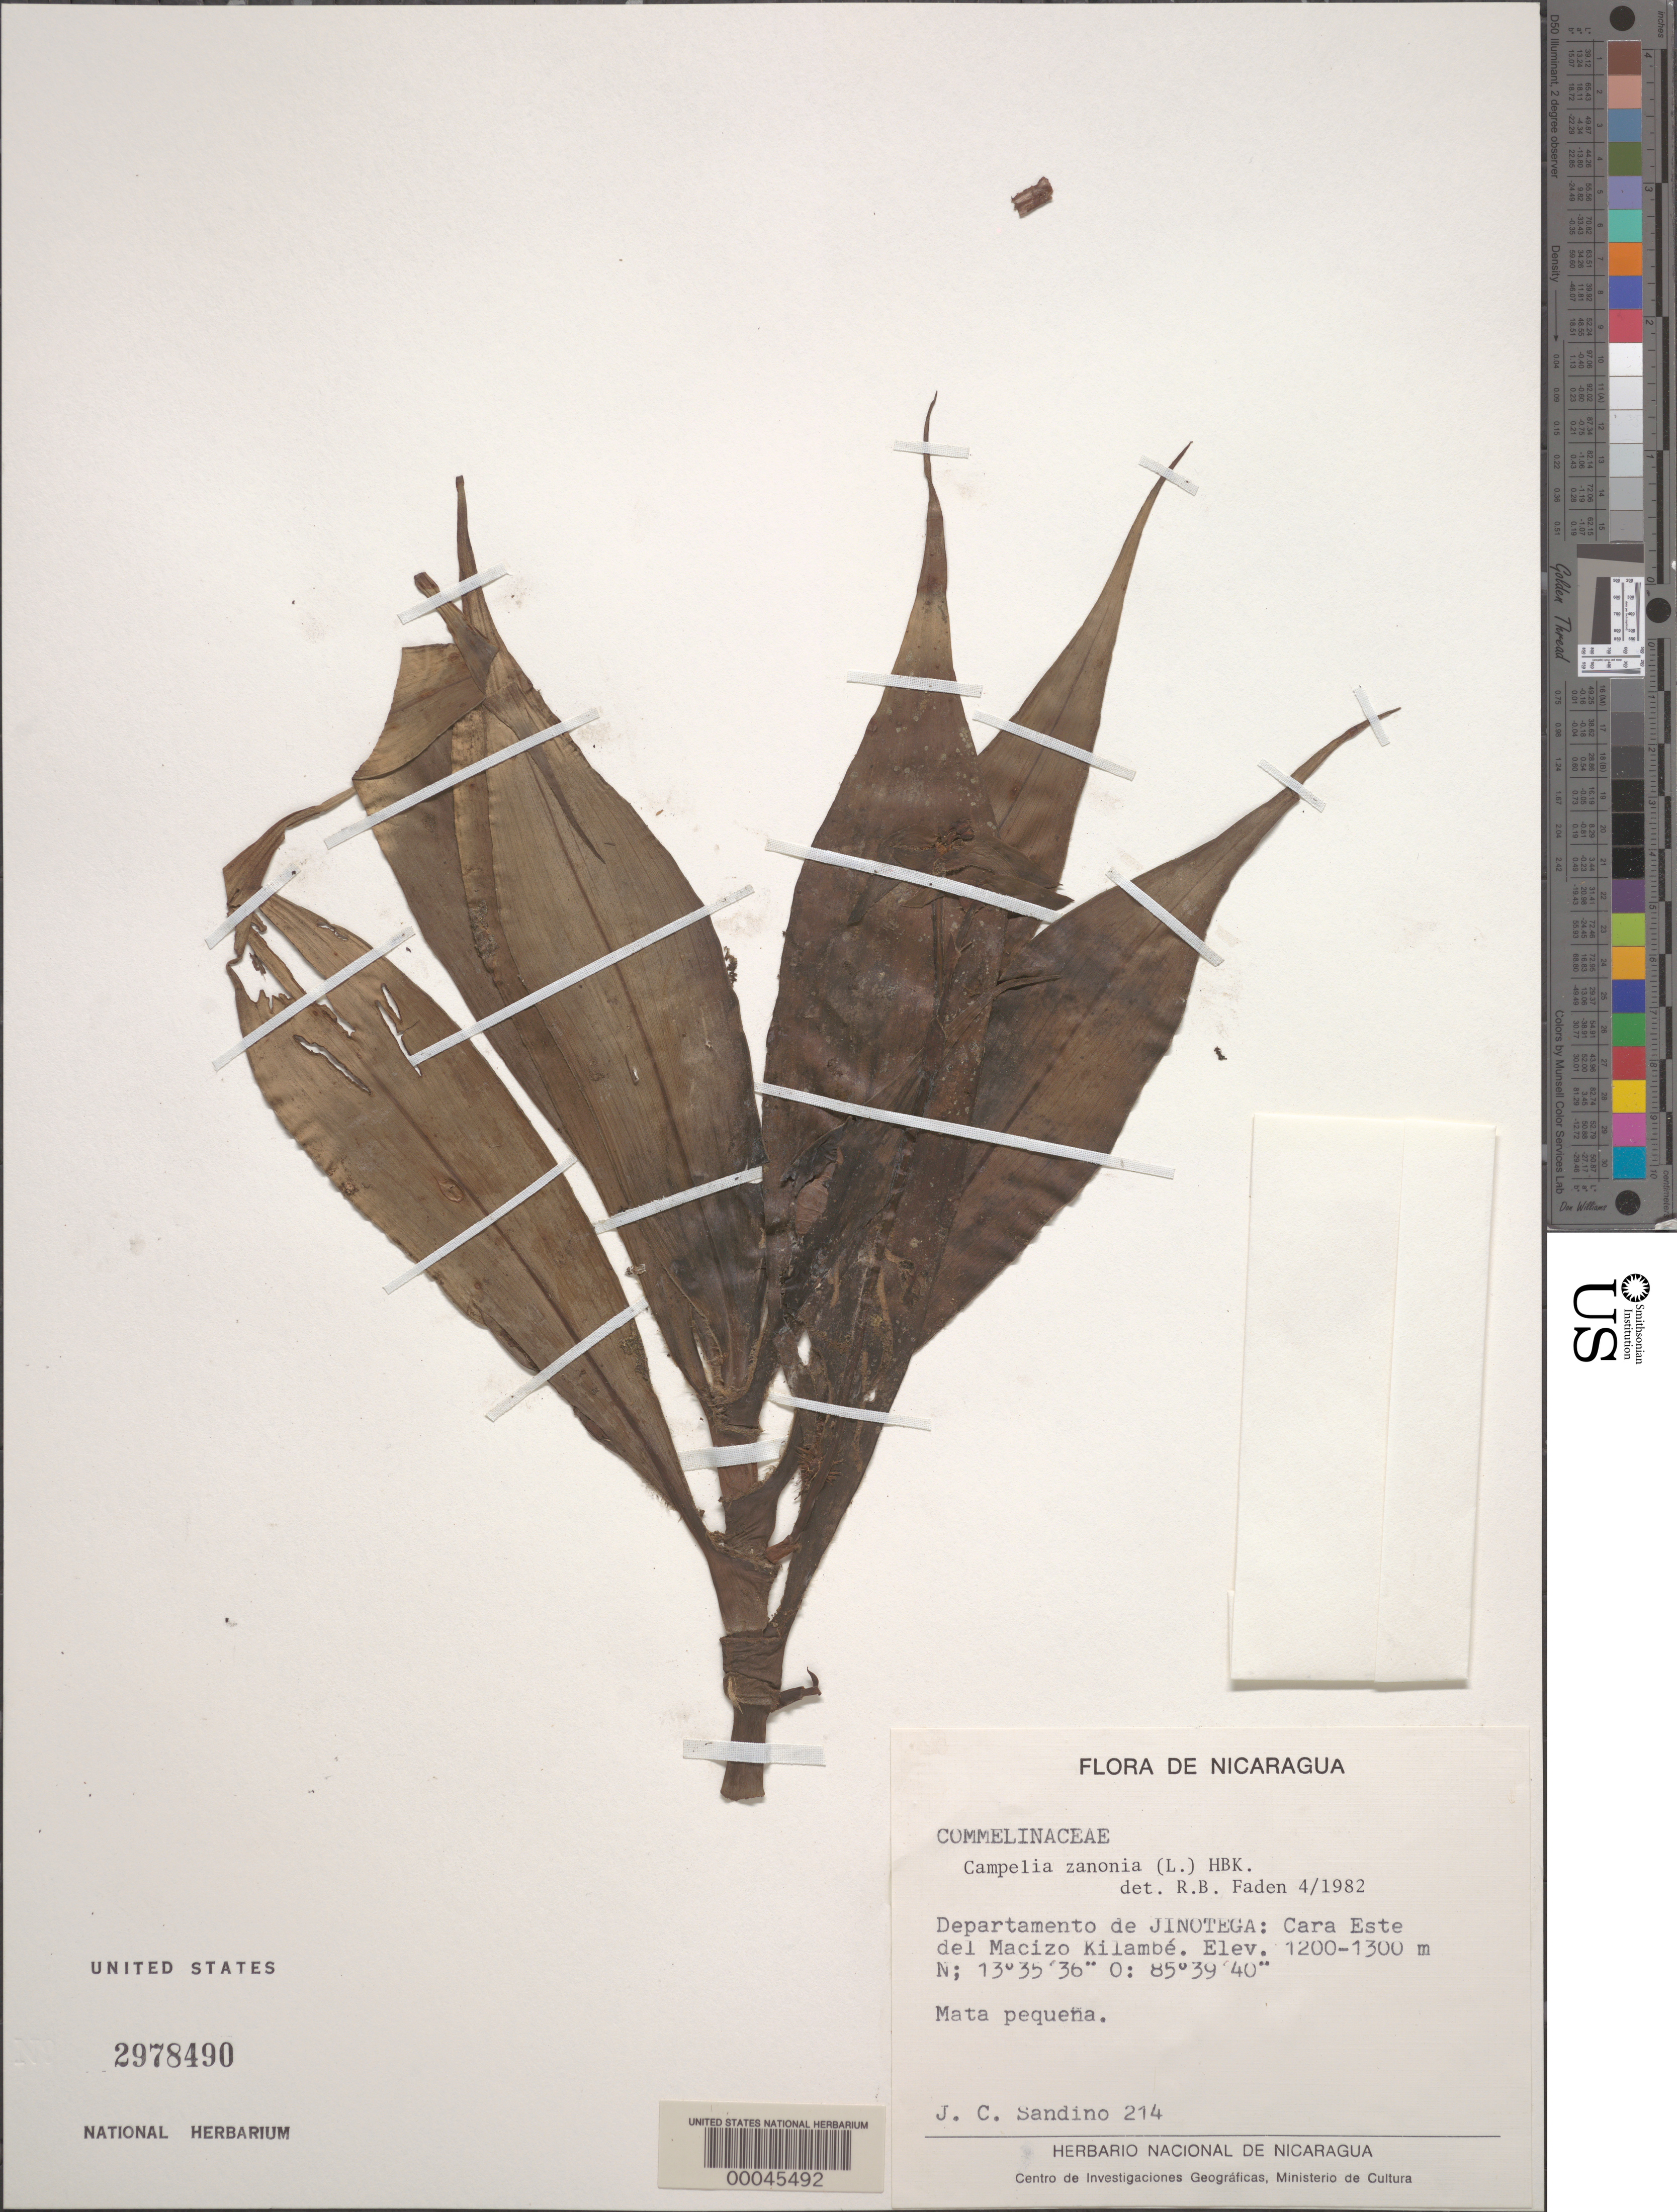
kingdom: Plantae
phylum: Tracheophyta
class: Liliopsida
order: Commelinales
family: Commelinaceae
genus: Tradescantia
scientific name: Tradescantia zanonia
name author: (L.) Sw.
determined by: Faden, Robert B., (US), Smithsonian Institution - National Museum of Natural History (UNITED STATES)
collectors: J. Sandino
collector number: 214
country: Nicaragua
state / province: Jinotega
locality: E of macizo kilambe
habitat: Thicket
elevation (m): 1200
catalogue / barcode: US 2978490